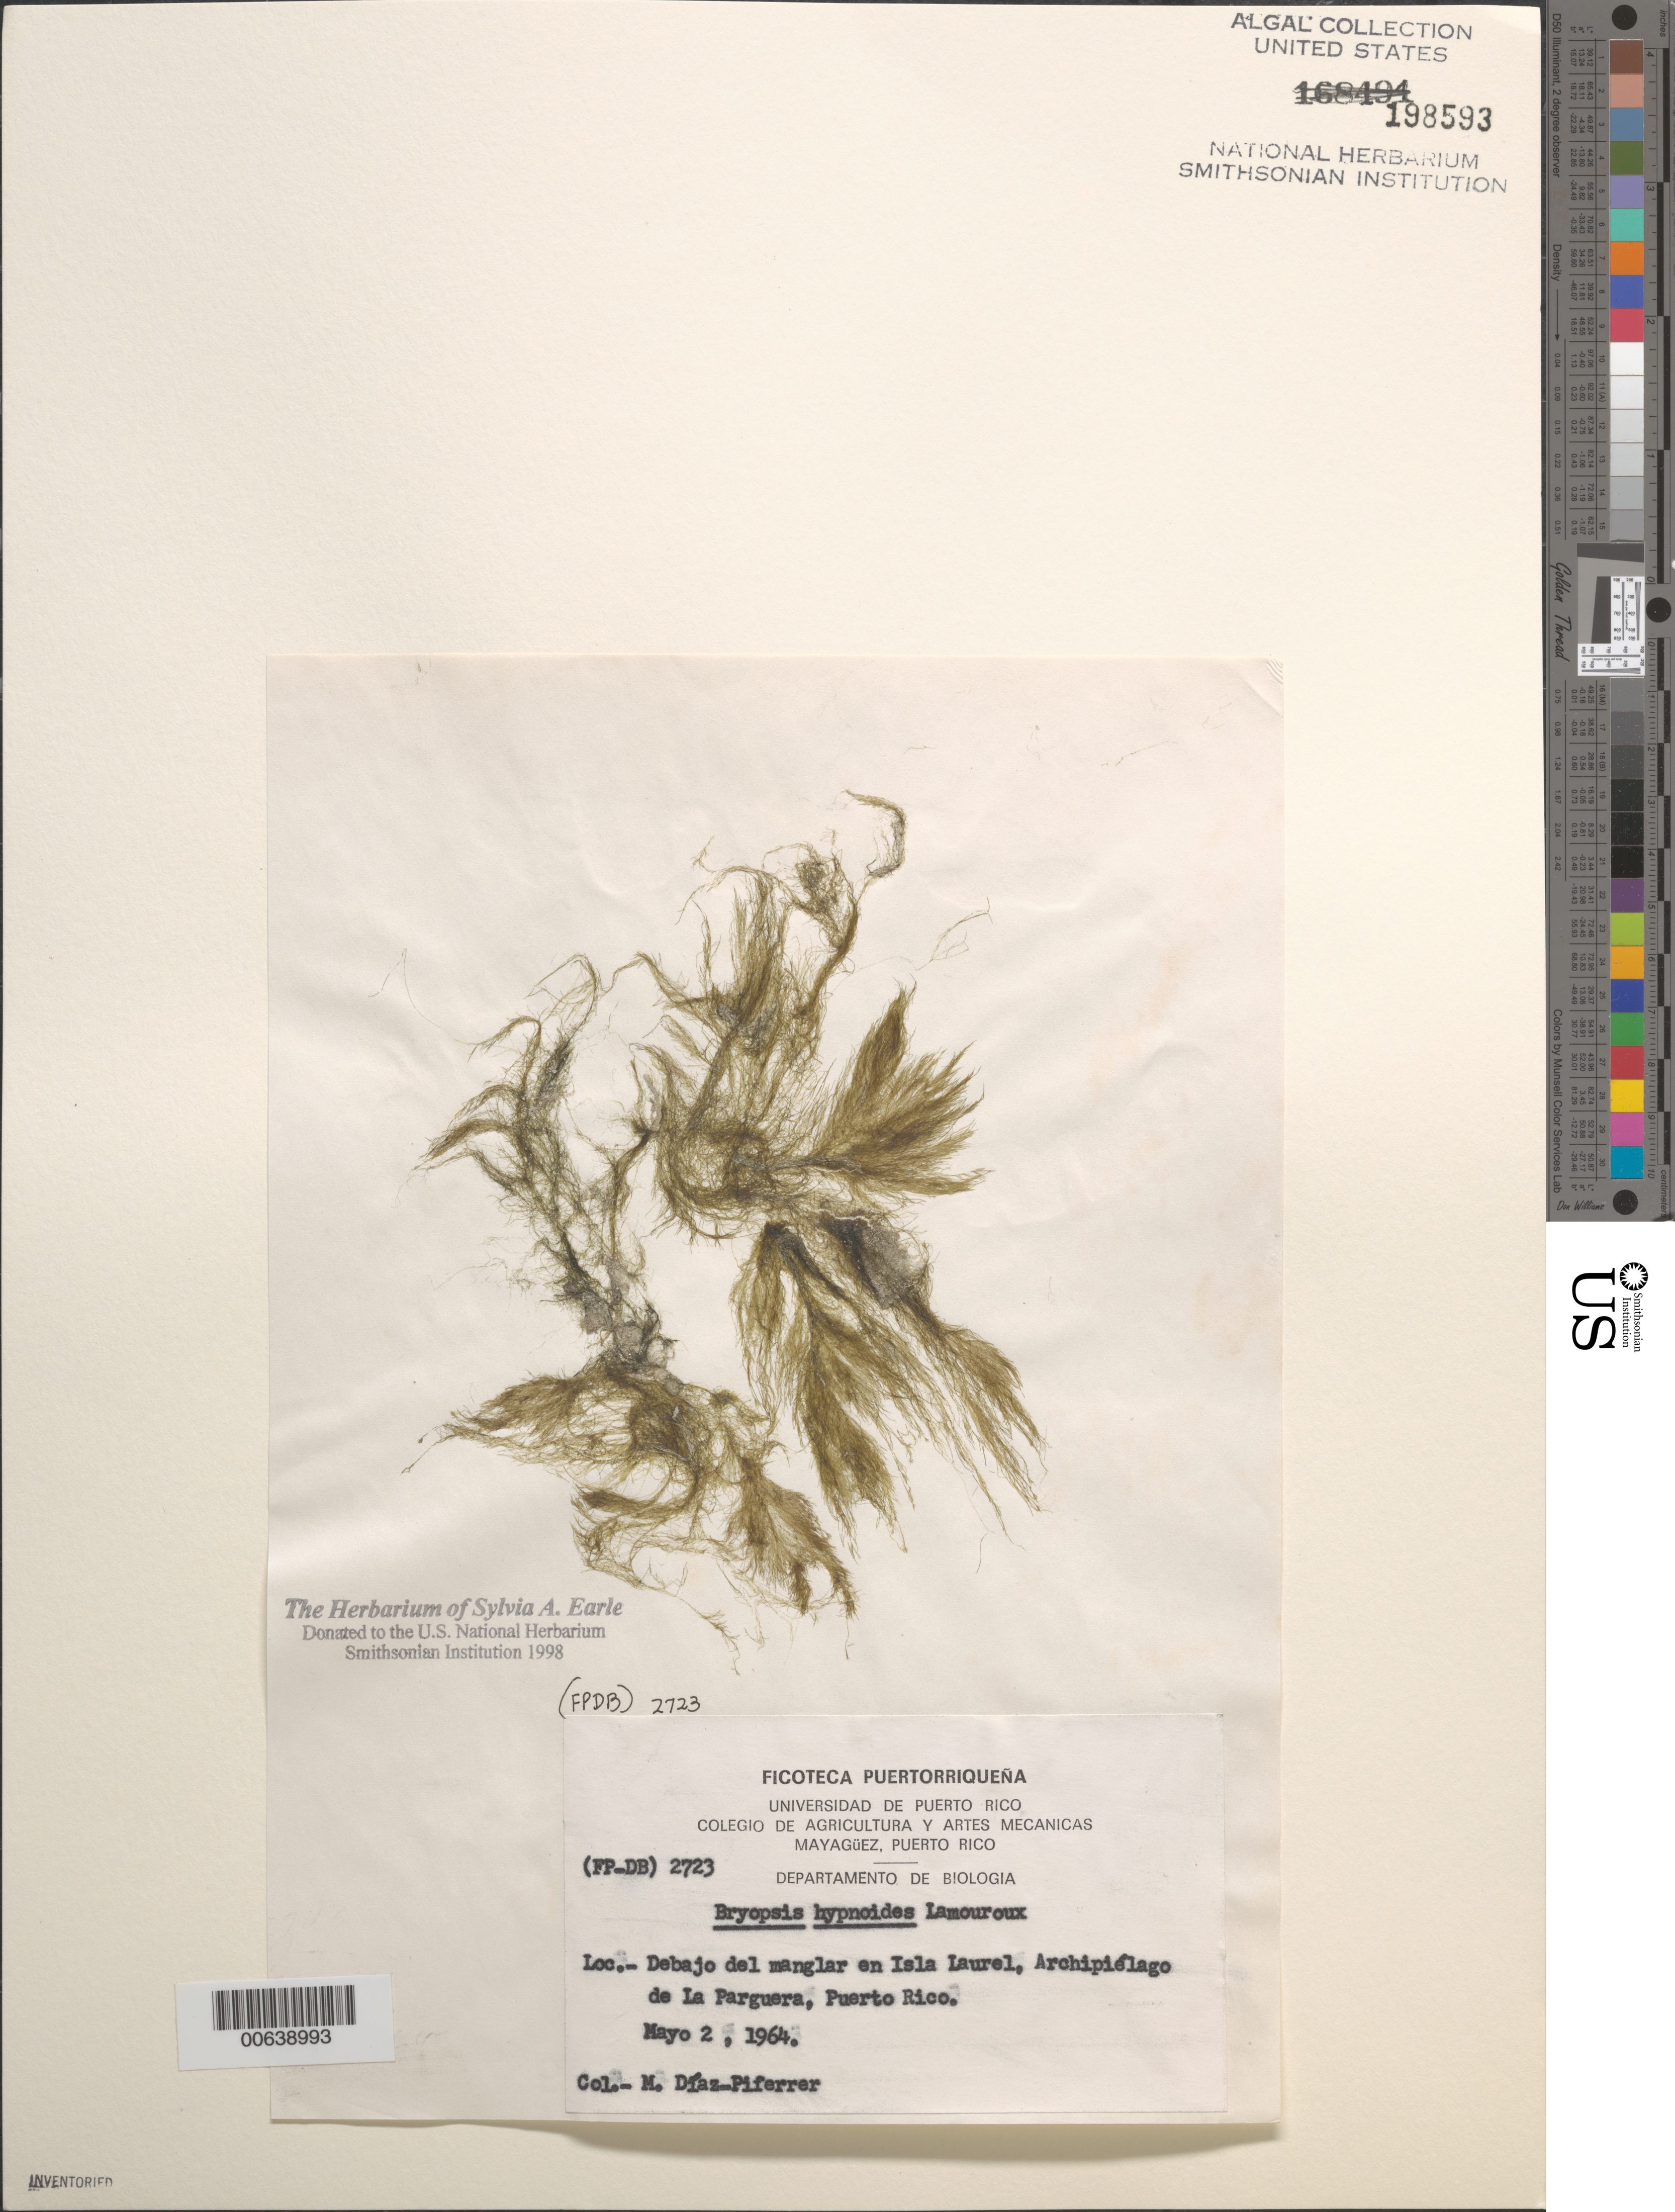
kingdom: Plantae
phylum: Chlorophyta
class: Ulvophyceae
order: Bryopsidales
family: Bryopsidaceae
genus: Bryopsis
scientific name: Bryopsis hypnoides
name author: J.V.Lamouroux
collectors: M. Diaz-Piferrer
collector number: (fp-db) 2723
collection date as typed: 02 May 1964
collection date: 1964-05-02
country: Puerto Rico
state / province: Lajas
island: Isla Laurel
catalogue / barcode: US 198593